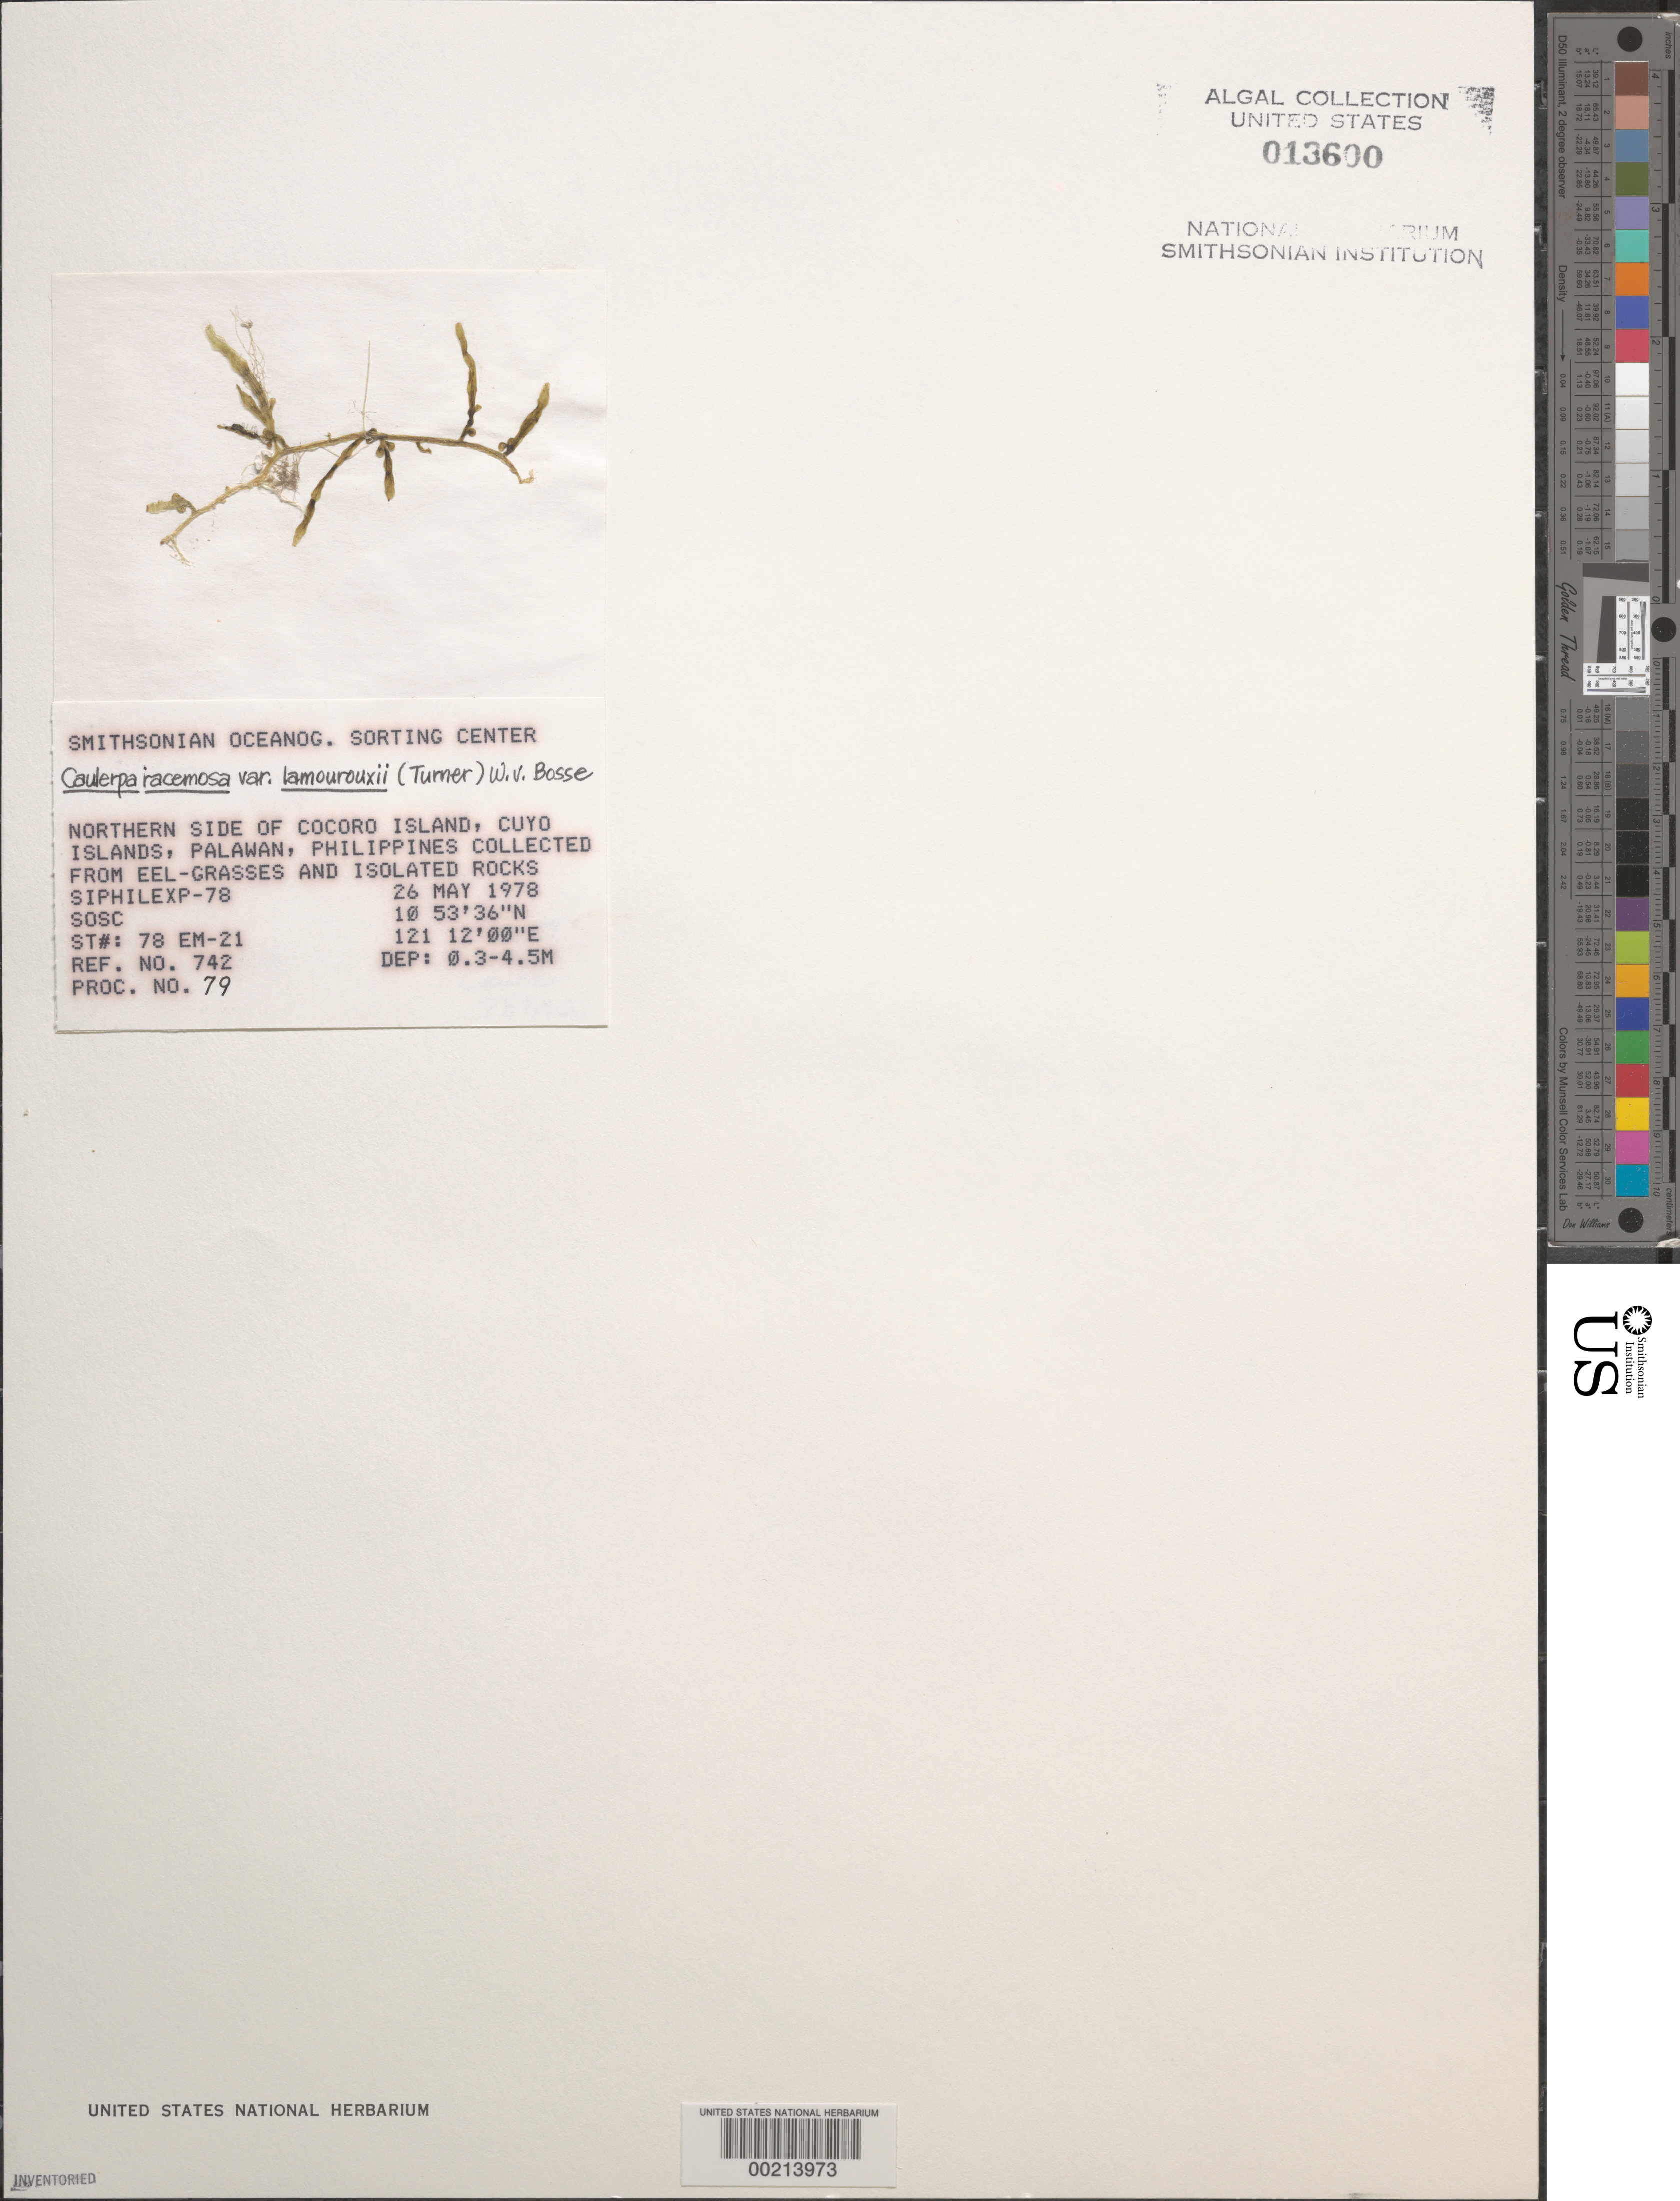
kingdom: Plantae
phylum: Chlorophyta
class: Ulvophyceae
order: Bryopsidales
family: Caulerpaceae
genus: Caulerpa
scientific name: Caulerpa racemosa var. lamourouxii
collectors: SOSC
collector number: Station 78 Em-21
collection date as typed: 26 May 1978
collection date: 1978-05-26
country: Philippines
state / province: Mimaropa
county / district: Palawan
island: Cocoro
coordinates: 10 53' 36" N, 121 12' 00" E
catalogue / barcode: US 13600